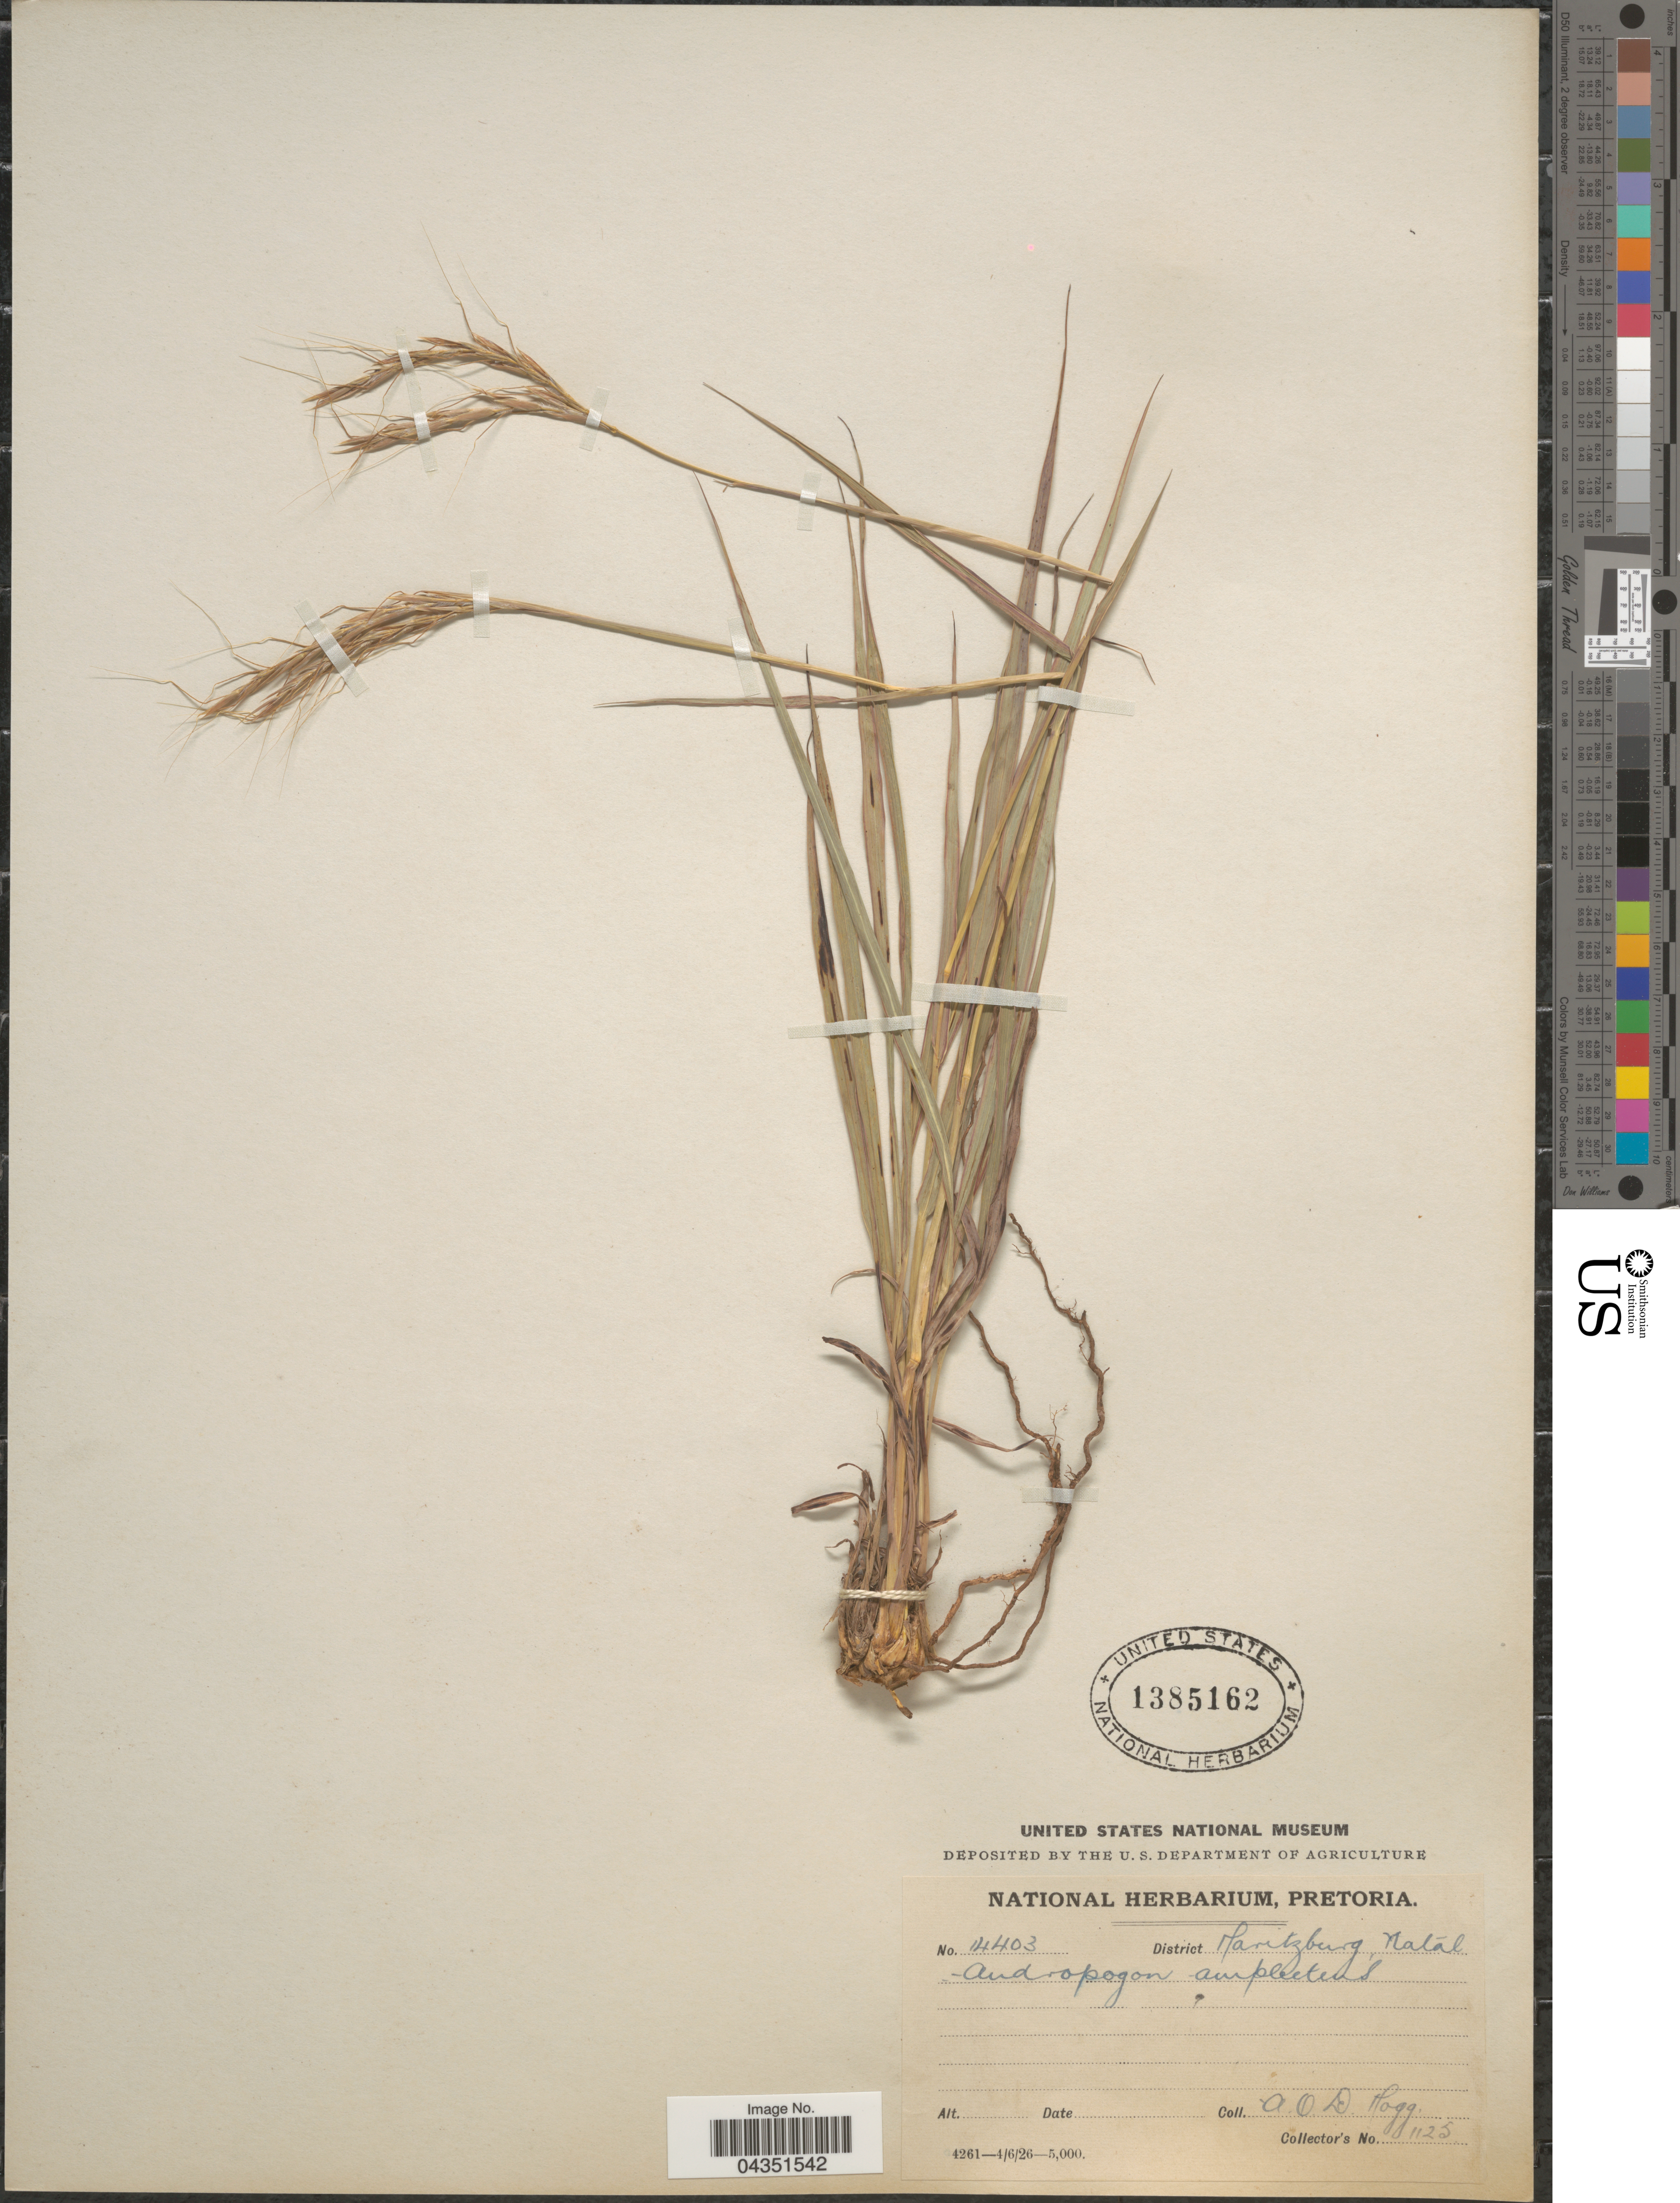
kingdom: Plantae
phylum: Tracheophyta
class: Liliopsida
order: Poales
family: Poaceae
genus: Diheteropogon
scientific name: Diheteropogon amplectens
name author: (Nees) Clayton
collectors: A. O. Mogg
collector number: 1125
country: South Africa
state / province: KwaZulu-Natal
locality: District Maritzburg, Natal.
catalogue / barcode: US 1385162